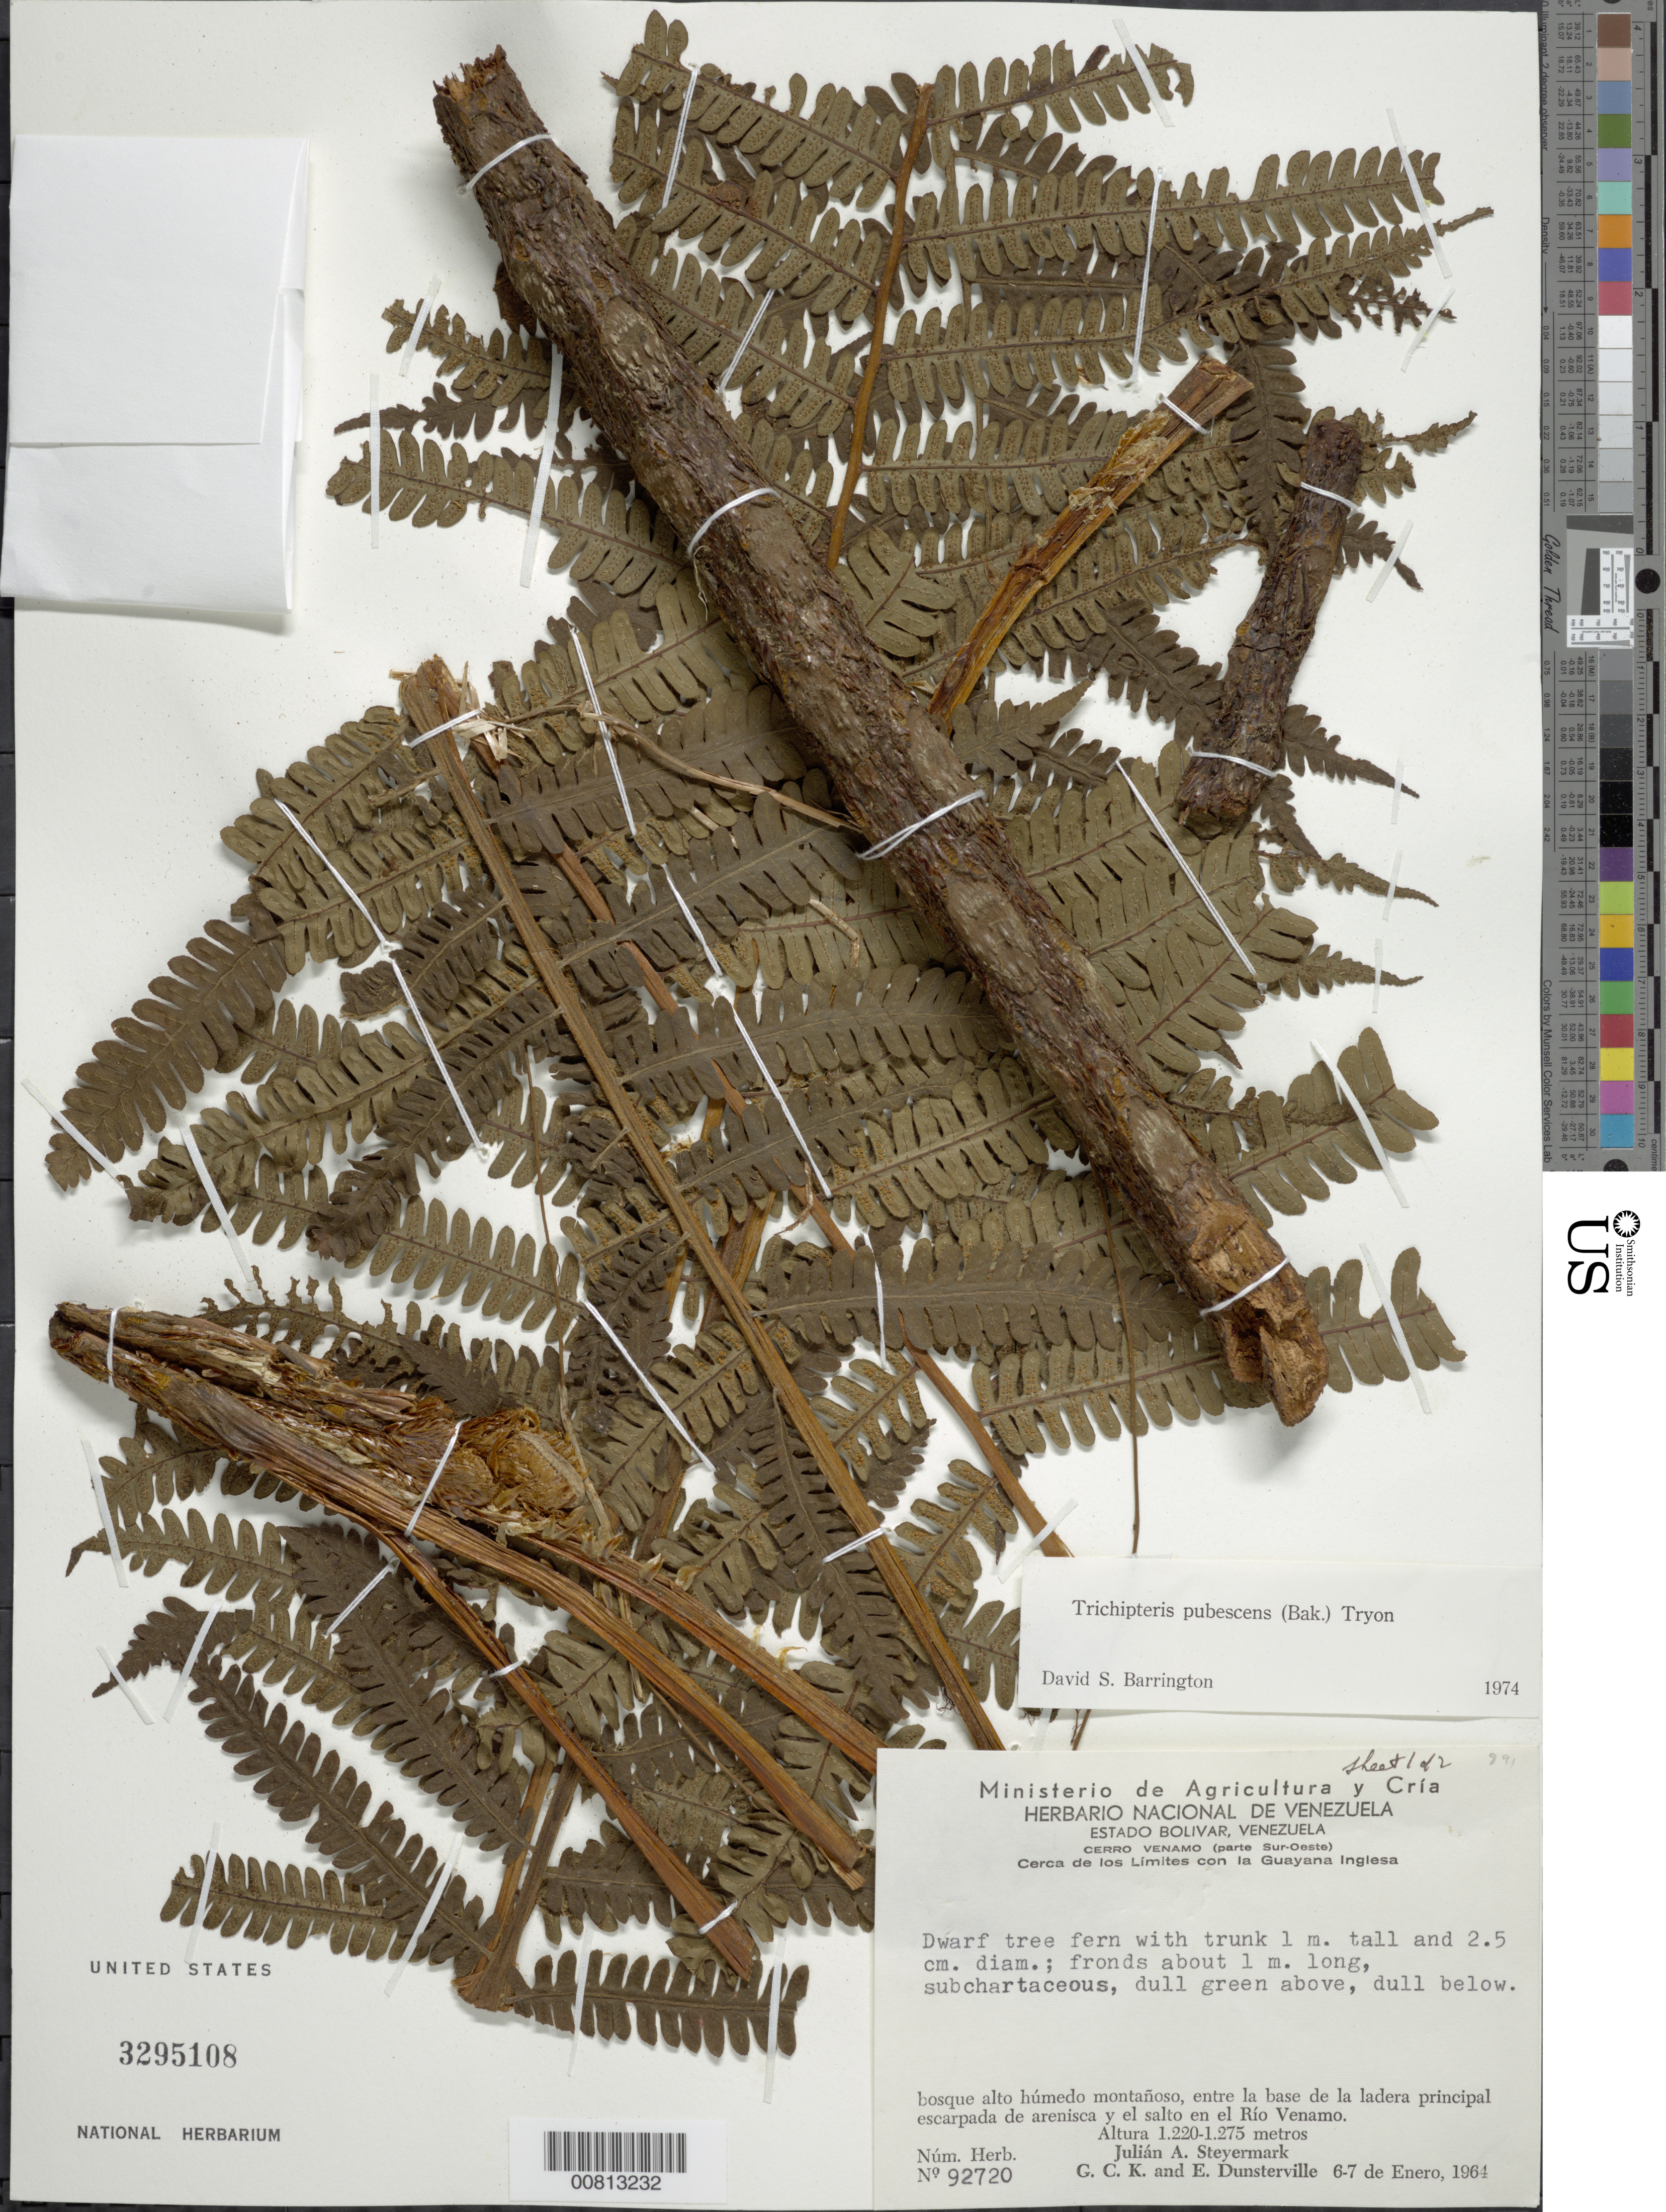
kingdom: Plantae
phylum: Tracheophyta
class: Polypodiopsida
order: Cyatheales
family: Cyatheaceae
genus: Cyathea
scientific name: Cyathea bipinnatifida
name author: (Baker) Domin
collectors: J. Steyermark, G. C. K. Dunsterville & E. Dunsterville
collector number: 92720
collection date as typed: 6-Jan-64 to 7-Jan-64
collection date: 1964-01-06/1964-01-07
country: Venezuela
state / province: Bolívar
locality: Cerro Venamo, Río Venamo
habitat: Bosque alto humedo montanoso; entre la base de la ladera principal escarpada de arenisca y el salto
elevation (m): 1220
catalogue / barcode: US 3295108